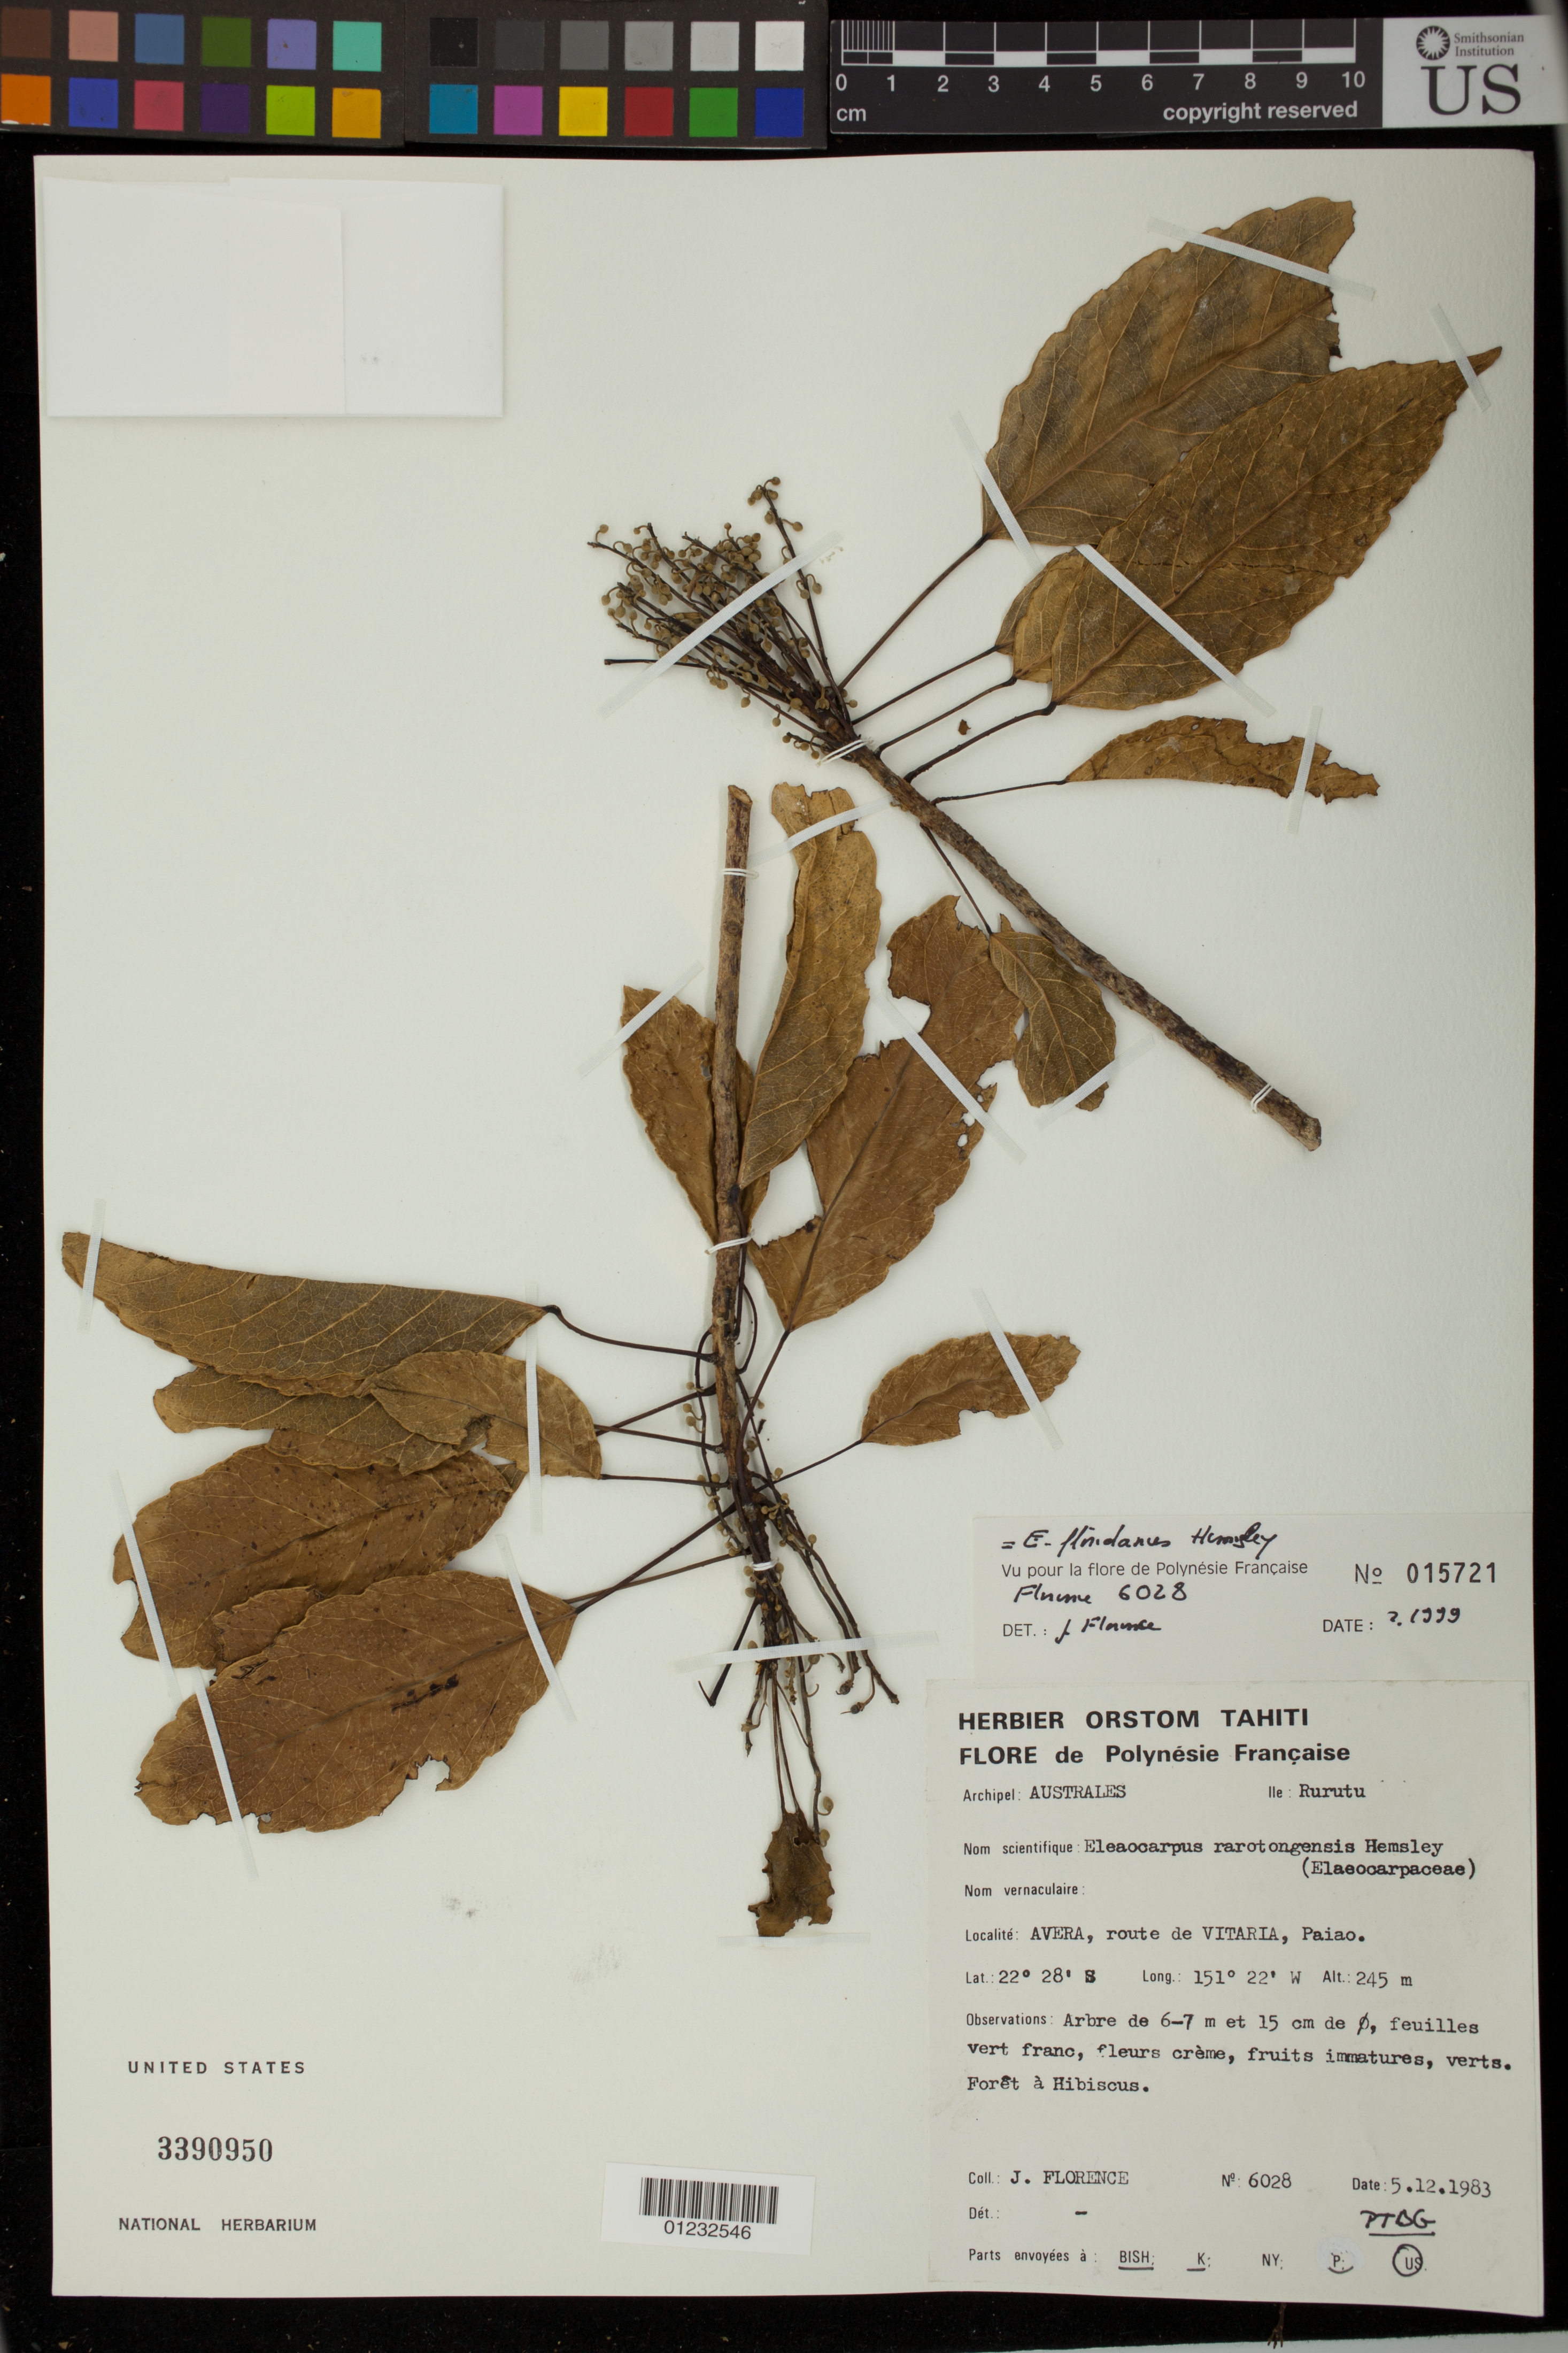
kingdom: Plantae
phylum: Tracheophyta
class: Magnoliopsida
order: Oxalidales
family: Elaeocarpaceae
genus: Elaeocarpus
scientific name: Elaeocarpus floridanus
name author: Hemsl.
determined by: Florence, J.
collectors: J. Florence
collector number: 6028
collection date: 1983-12-05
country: French Polynesia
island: Rurutu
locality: Avera, Route de Vitaria, Paiao.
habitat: forèt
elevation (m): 245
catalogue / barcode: US 3390950